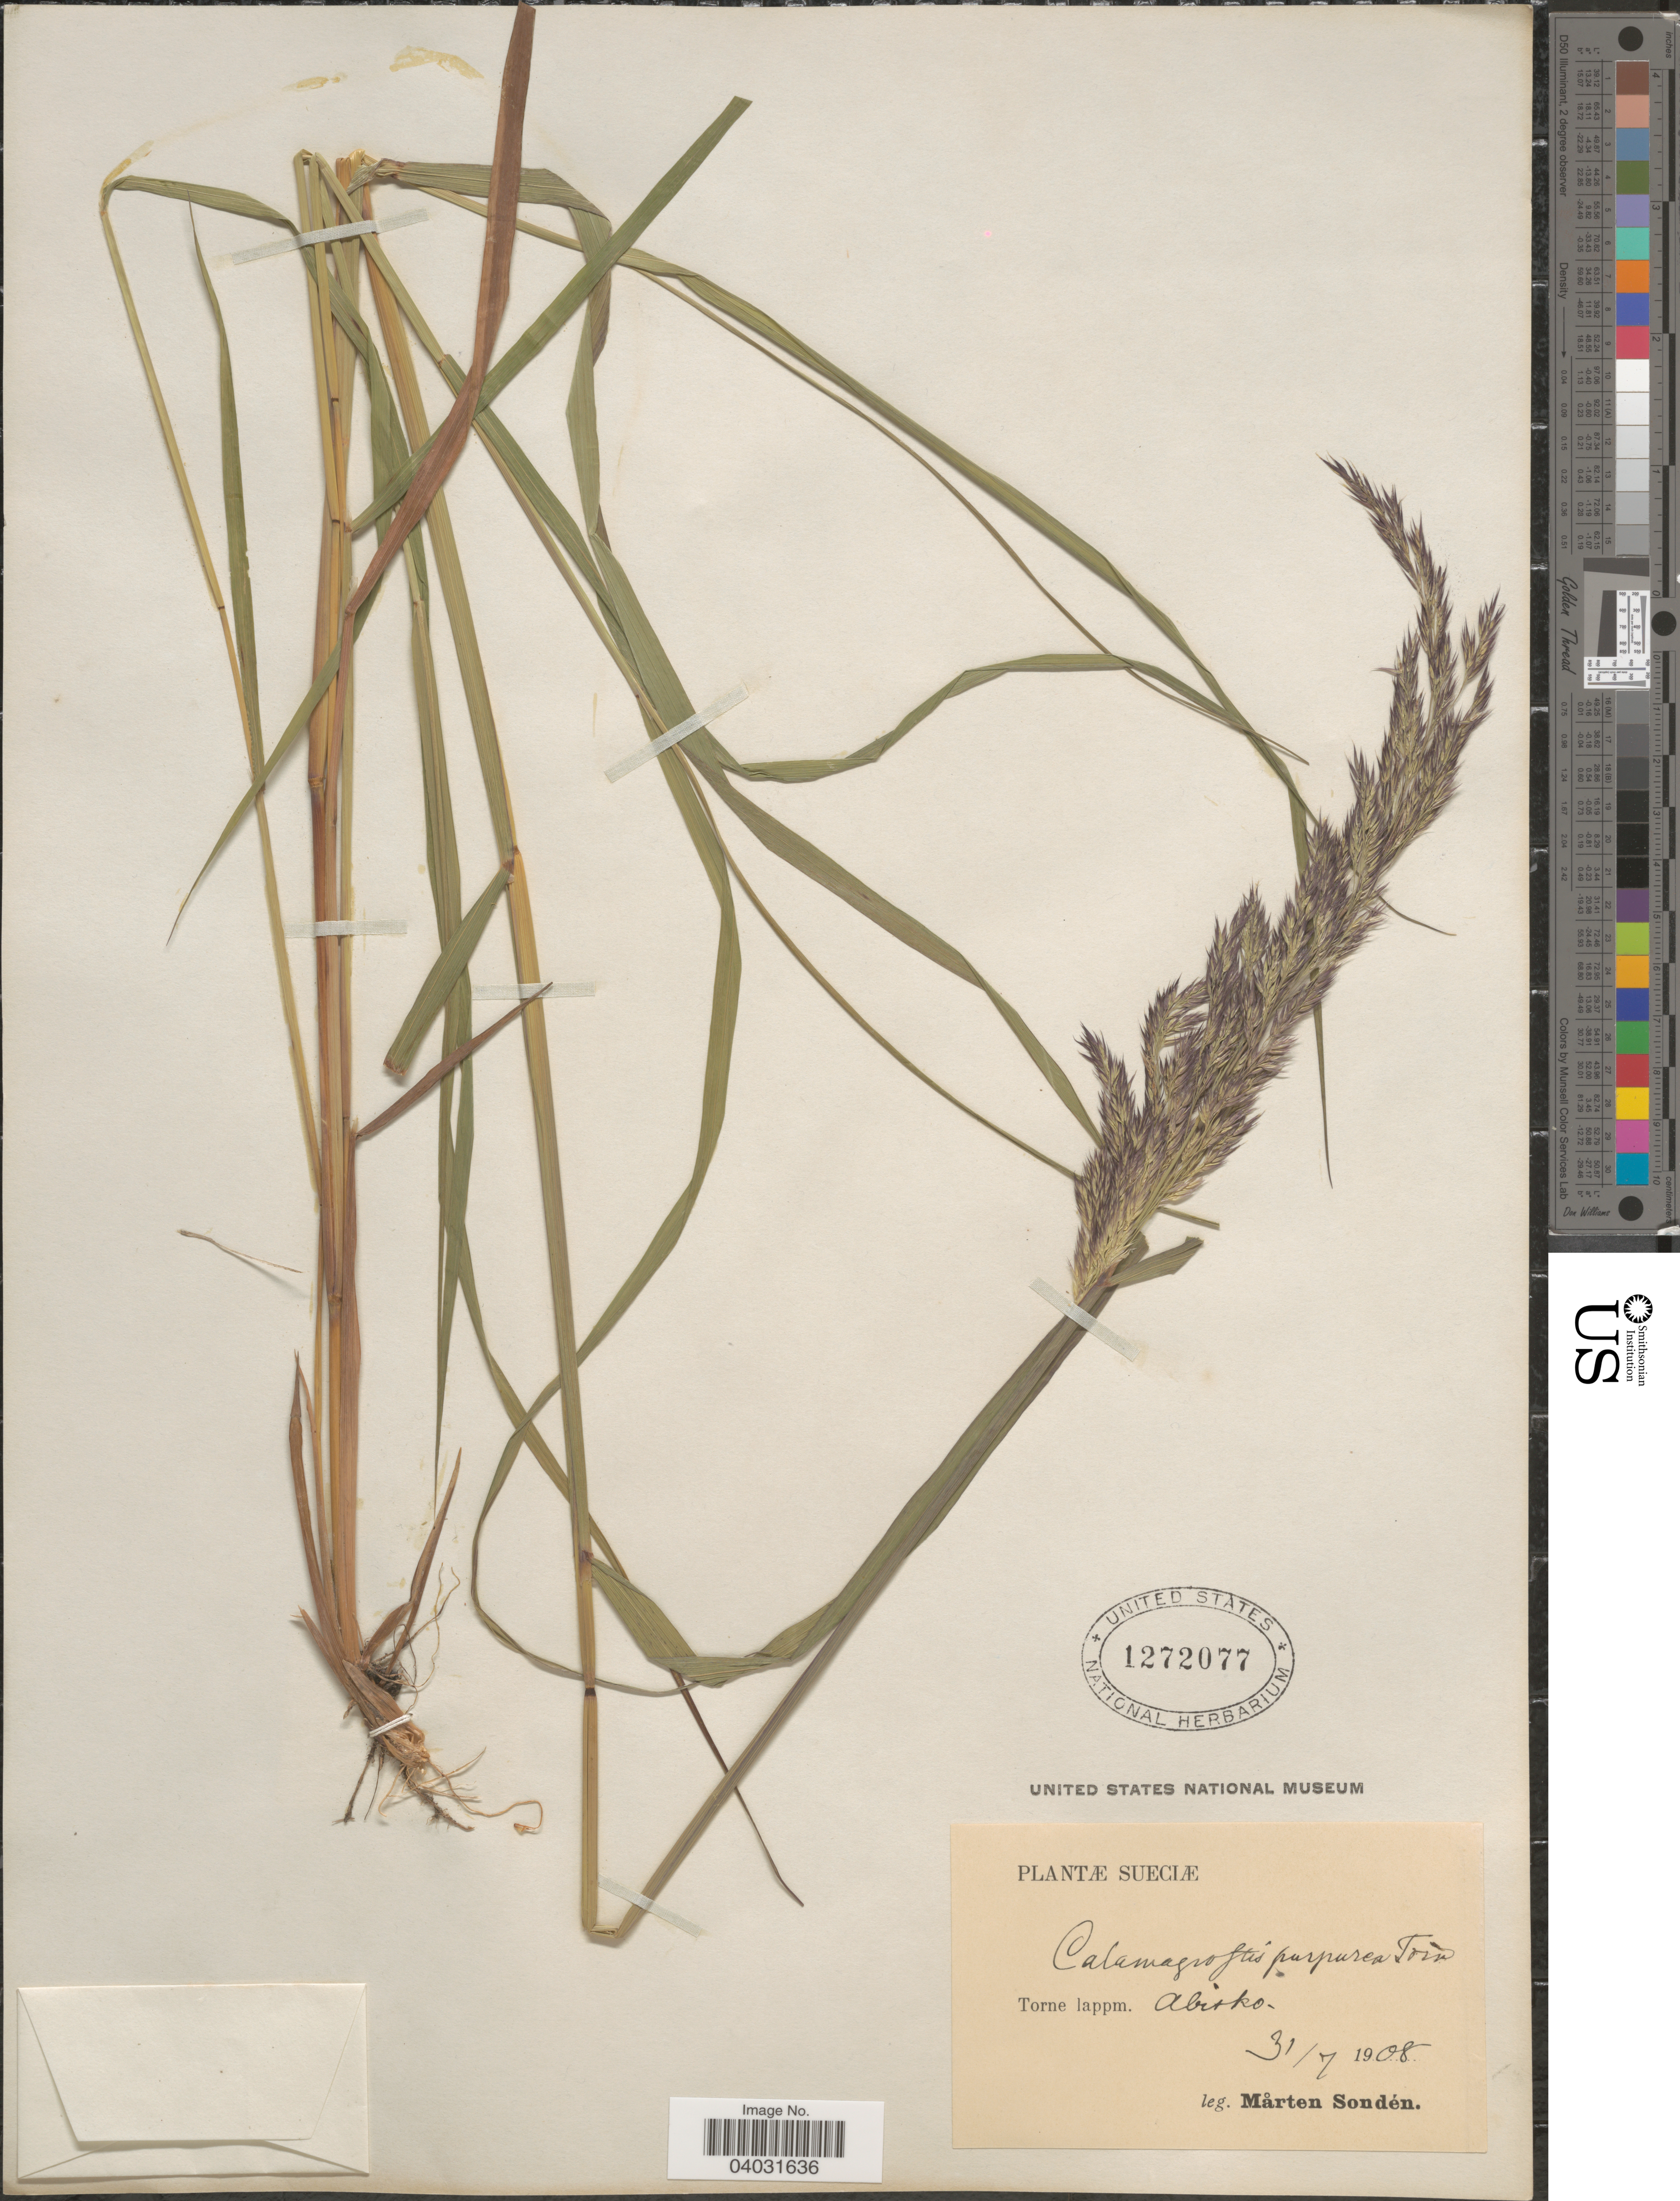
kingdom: Plantae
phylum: Tracheophyta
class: Liliopsida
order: Poales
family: Poaceae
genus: Calamagrostis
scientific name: Calamagrostis purpurea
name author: (Trin.) Trin.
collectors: M. Sondén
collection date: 1908-07-31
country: Sweden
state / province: Norrbotten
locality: Sueciæ. Torne lappm. Abisko.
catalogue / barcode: US 1272077